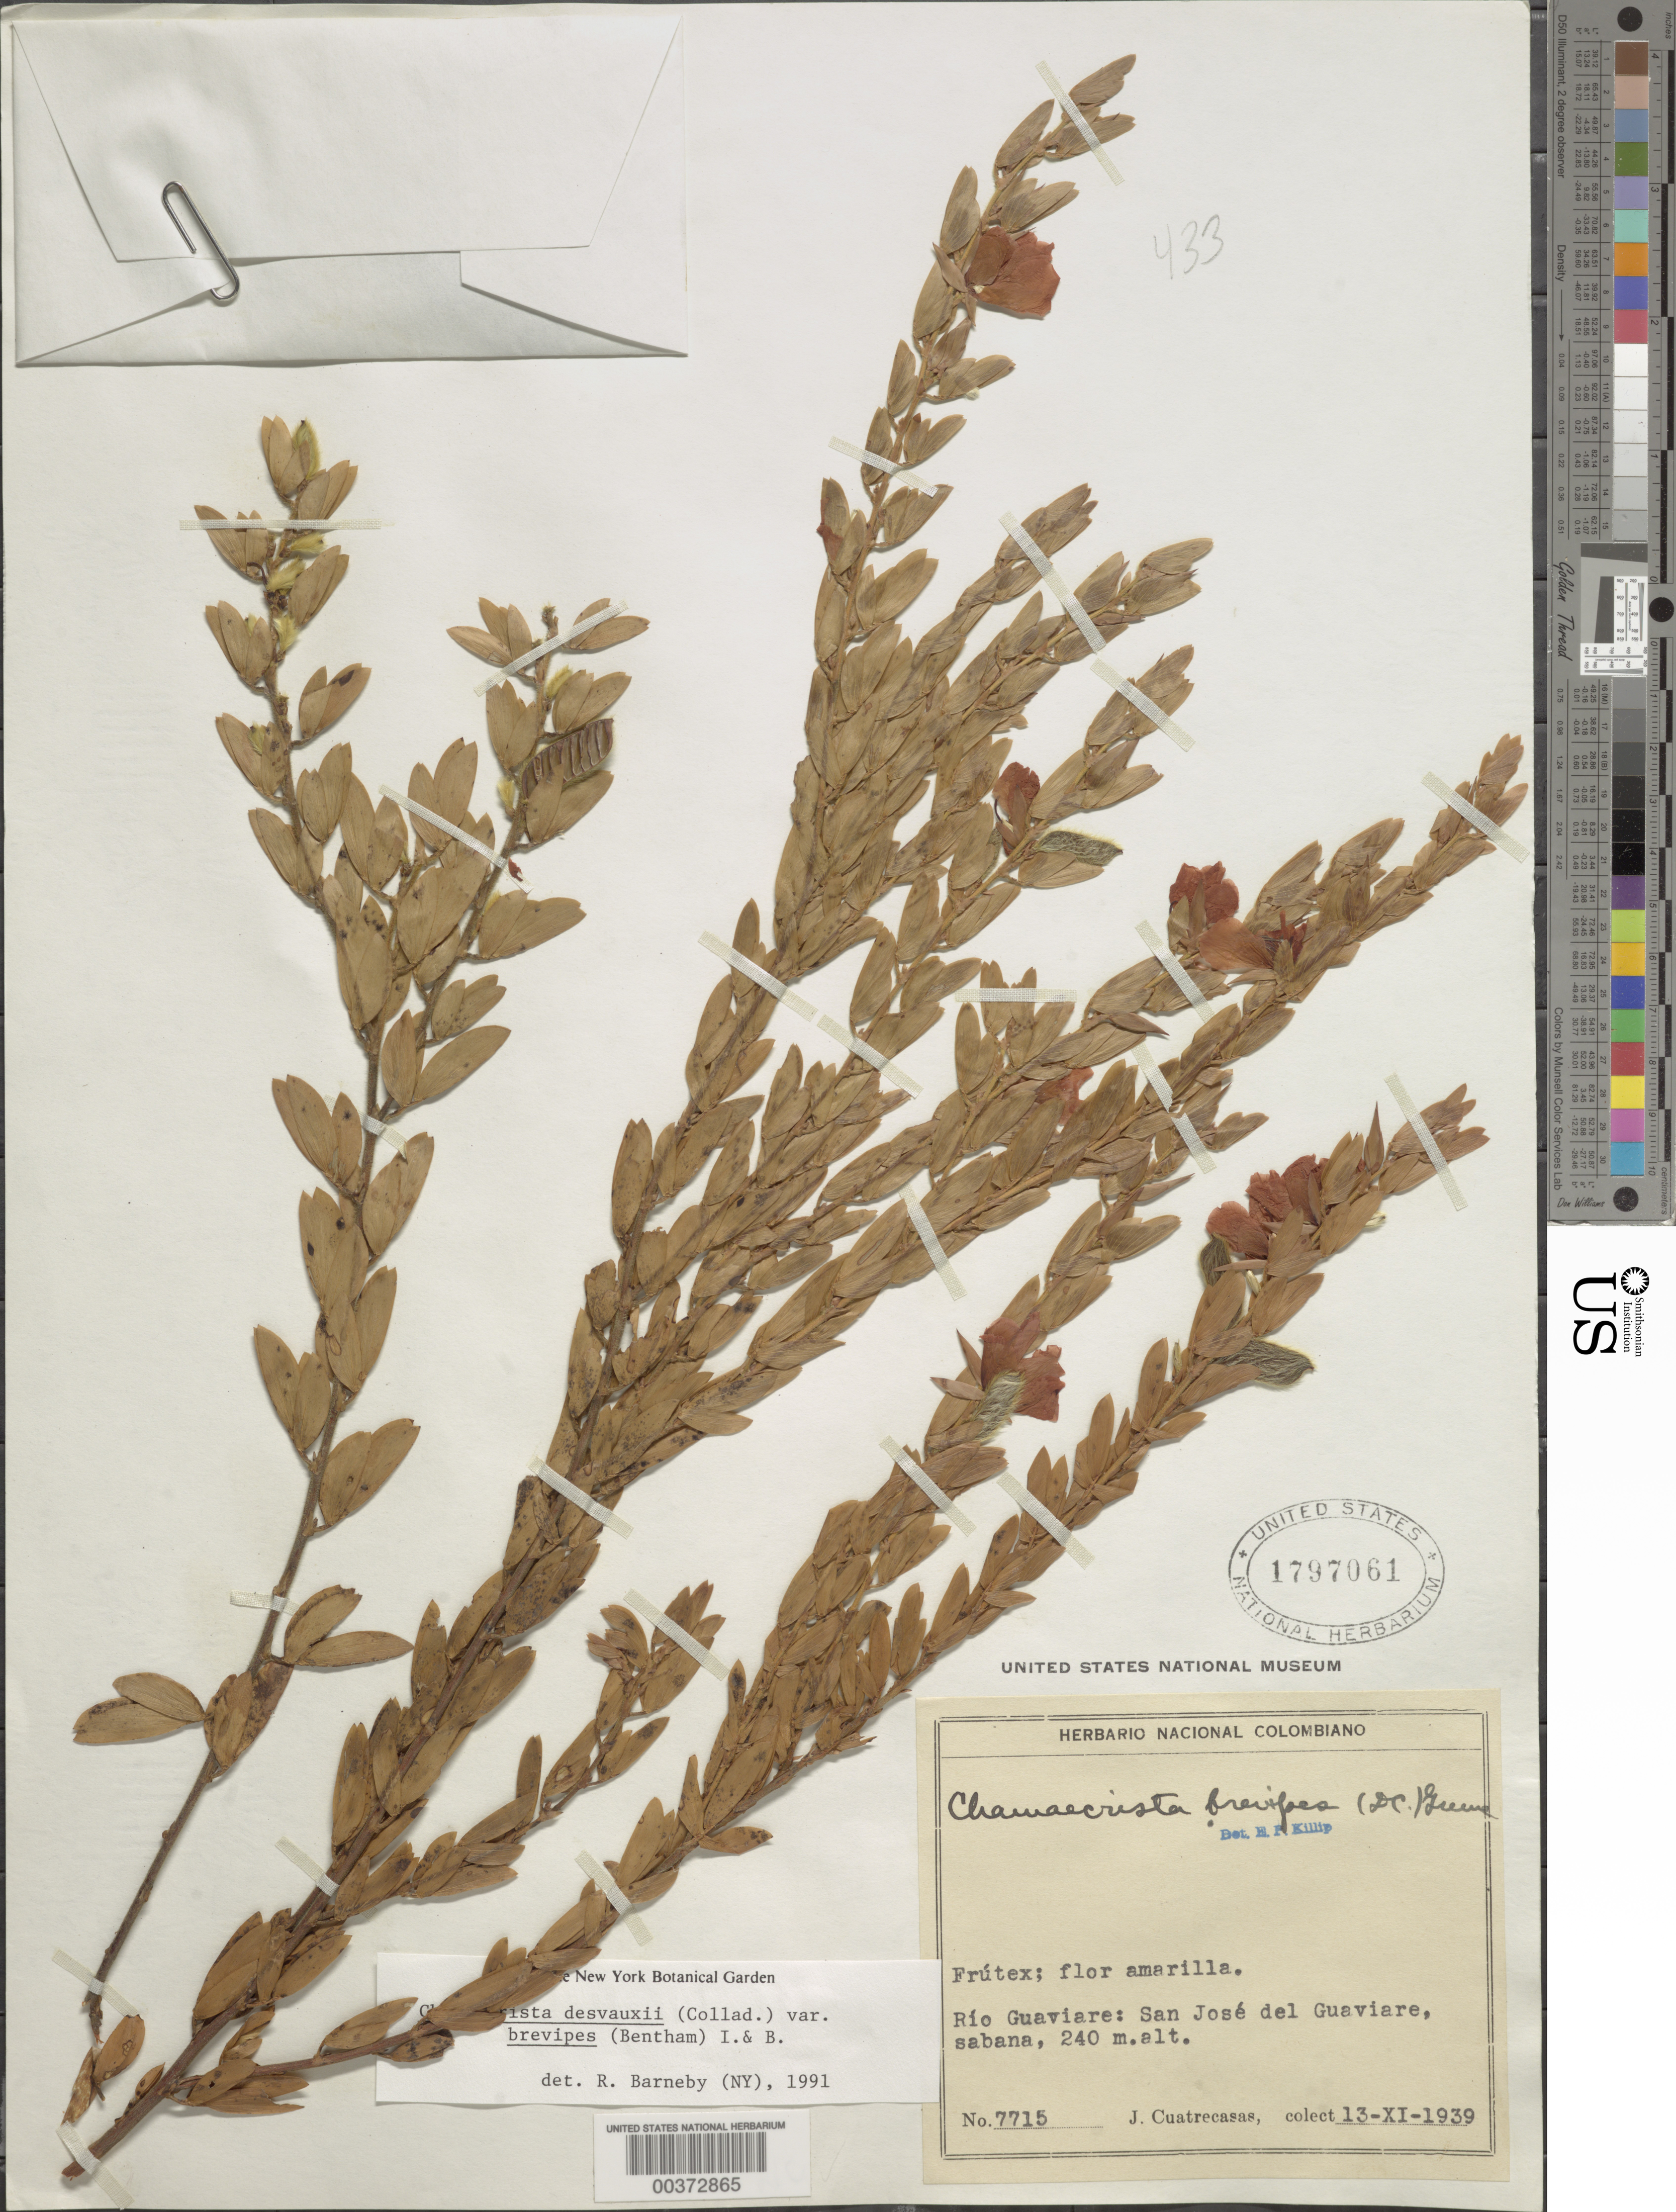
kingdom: Plantae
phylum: Tracheophyta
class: Magnoliopsida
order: Fabales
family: Fabaceae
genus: Chamaecrista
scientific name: Chamaecrista desvauxii var. brevipes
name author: (Benth.) H.S. Irwin & Barneby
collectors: J. Cuatrecasas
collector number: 7715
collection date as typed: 13 Nov 1939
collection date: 1939-11-13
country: Colombia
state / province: Guaviare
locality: Rio Guaviare; San Jose del Guaviare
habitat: Sabana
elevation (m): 240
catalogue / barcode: US 1797061